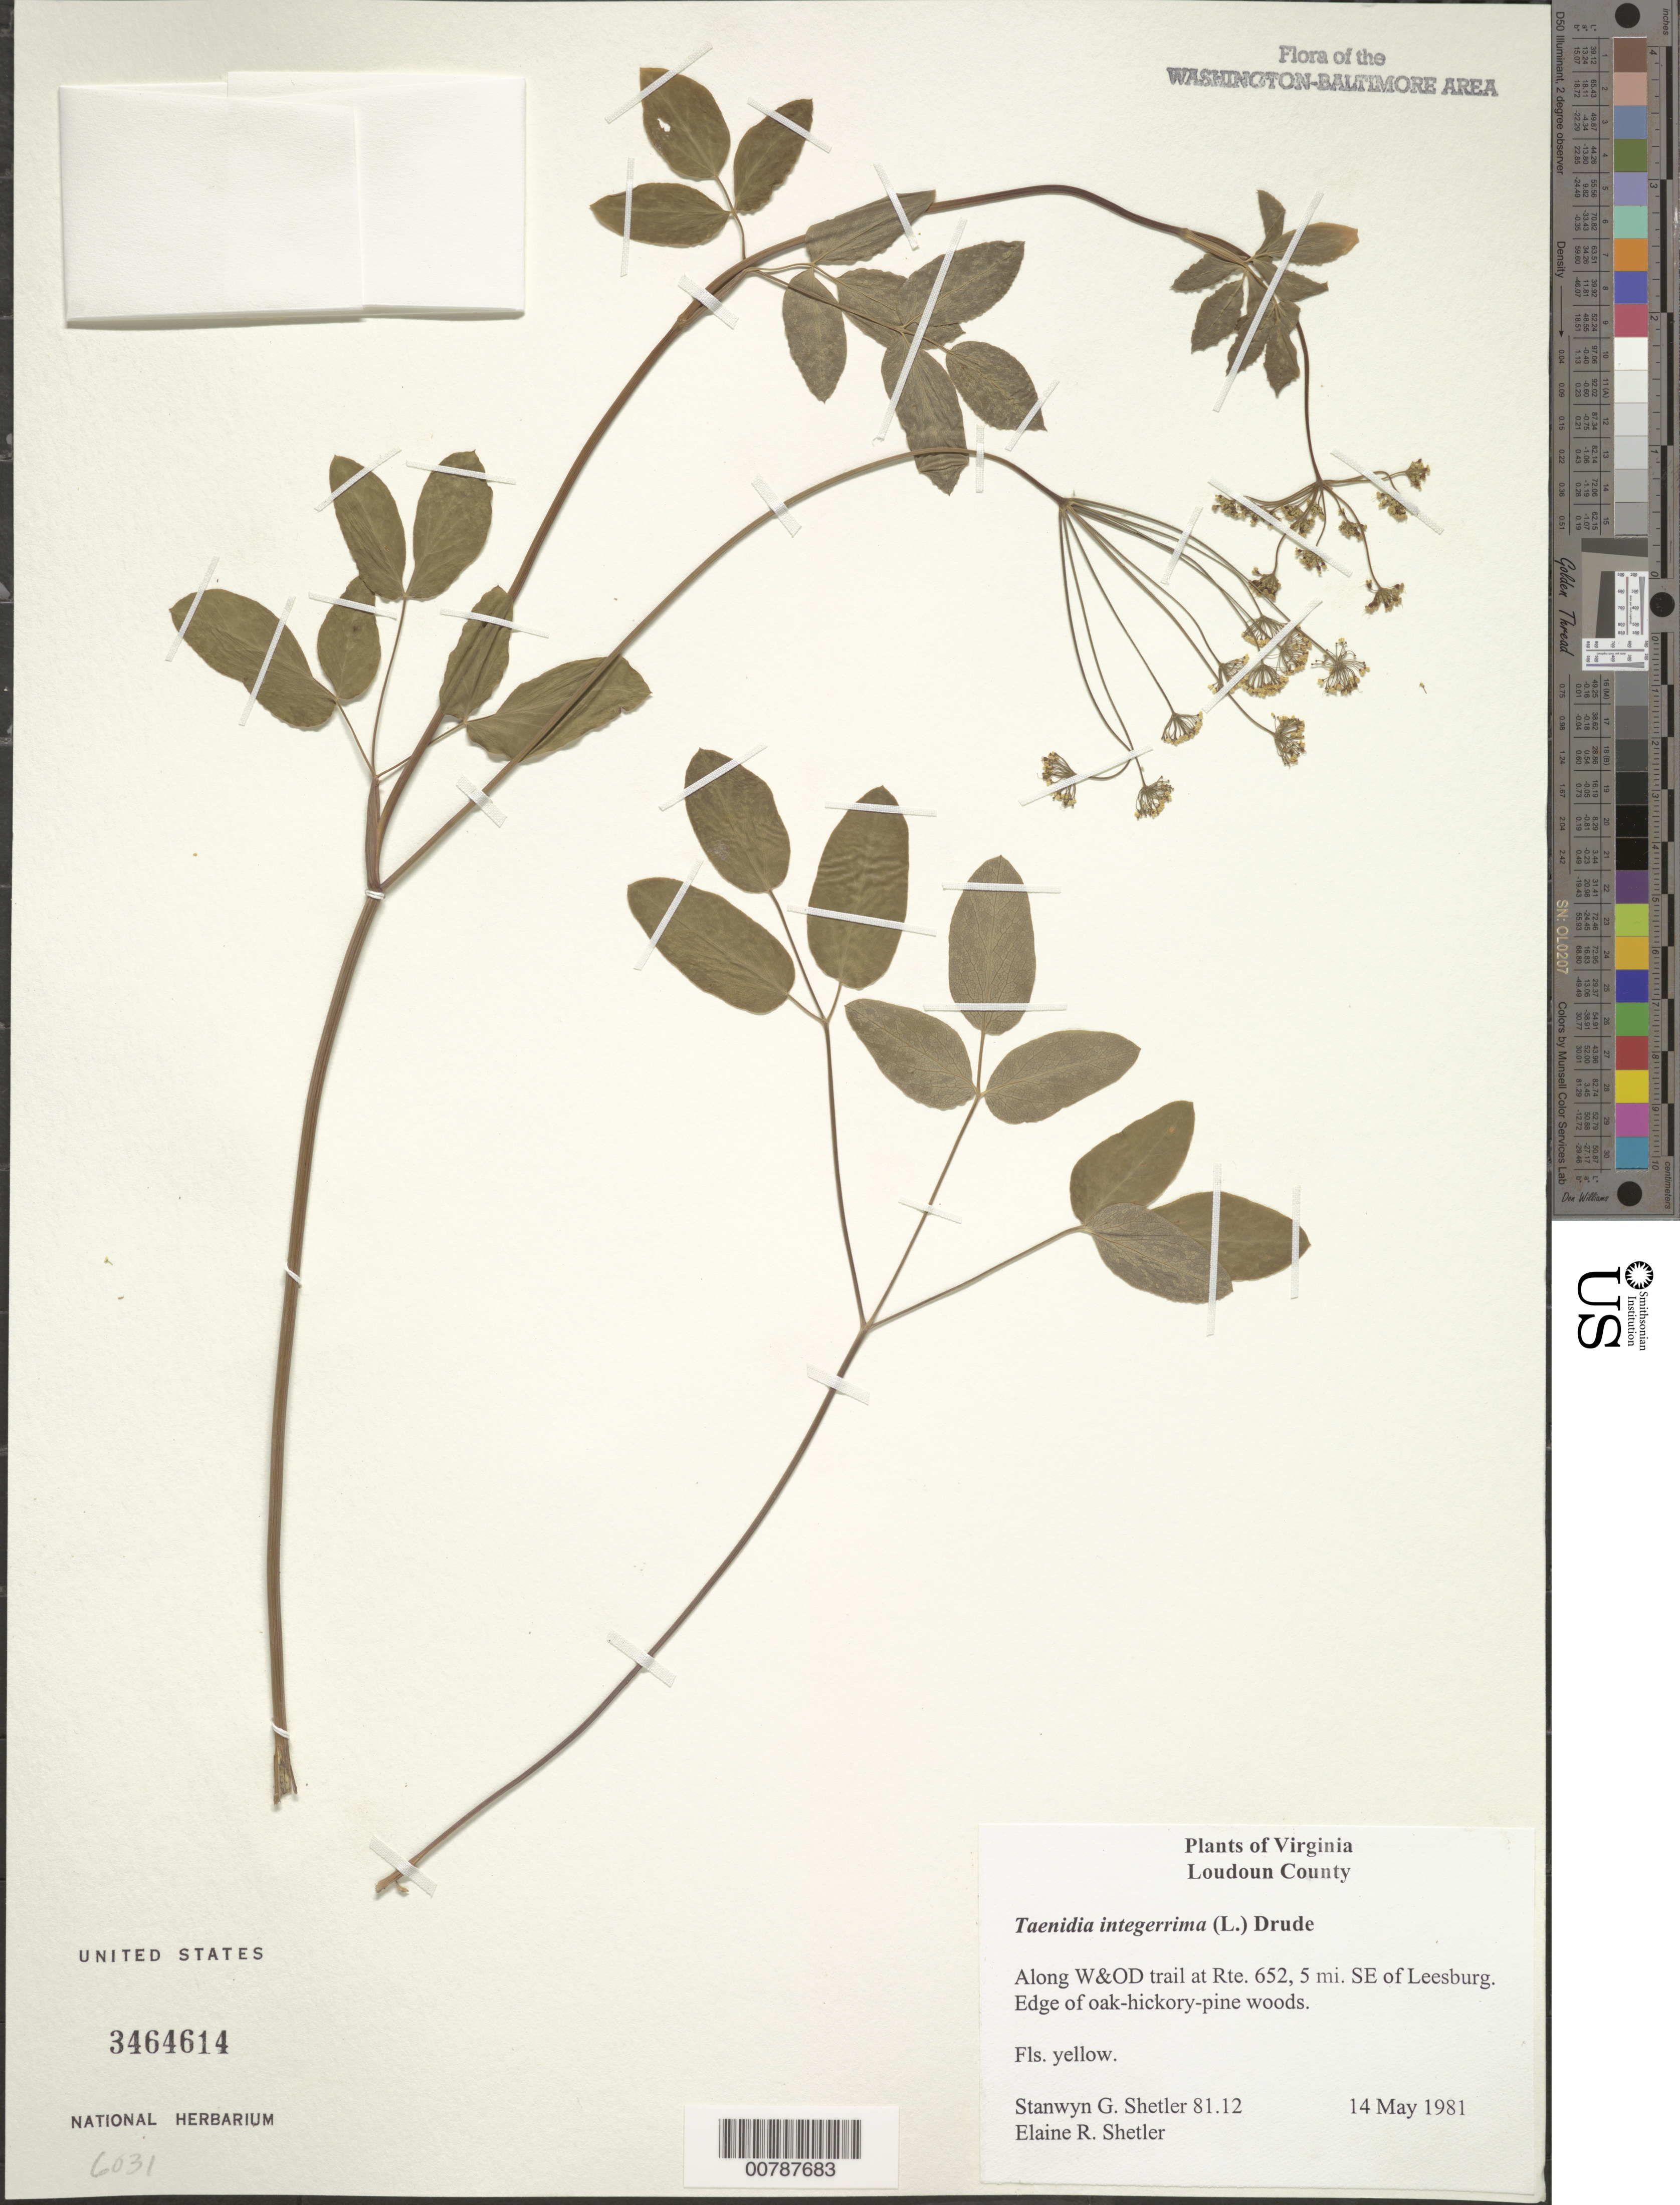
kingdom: Plantae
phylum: Tracheophyta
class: Magnoliopsida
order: Apiales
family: Apiaceae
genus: Taenidia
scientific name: Taenidia integerrima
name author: (L.) Drude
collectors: S. Shetler & E. R. Shetler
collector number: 81.12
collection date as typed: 14 May 1981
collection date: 1981-05-14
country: United States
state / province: Virginia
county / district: Loudoun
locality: Along W&OD trail at Rte. 652, 5 mi. SE of Leesburg.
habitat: Edge of oak-hickory-pine woods.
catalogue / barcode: US 3464614